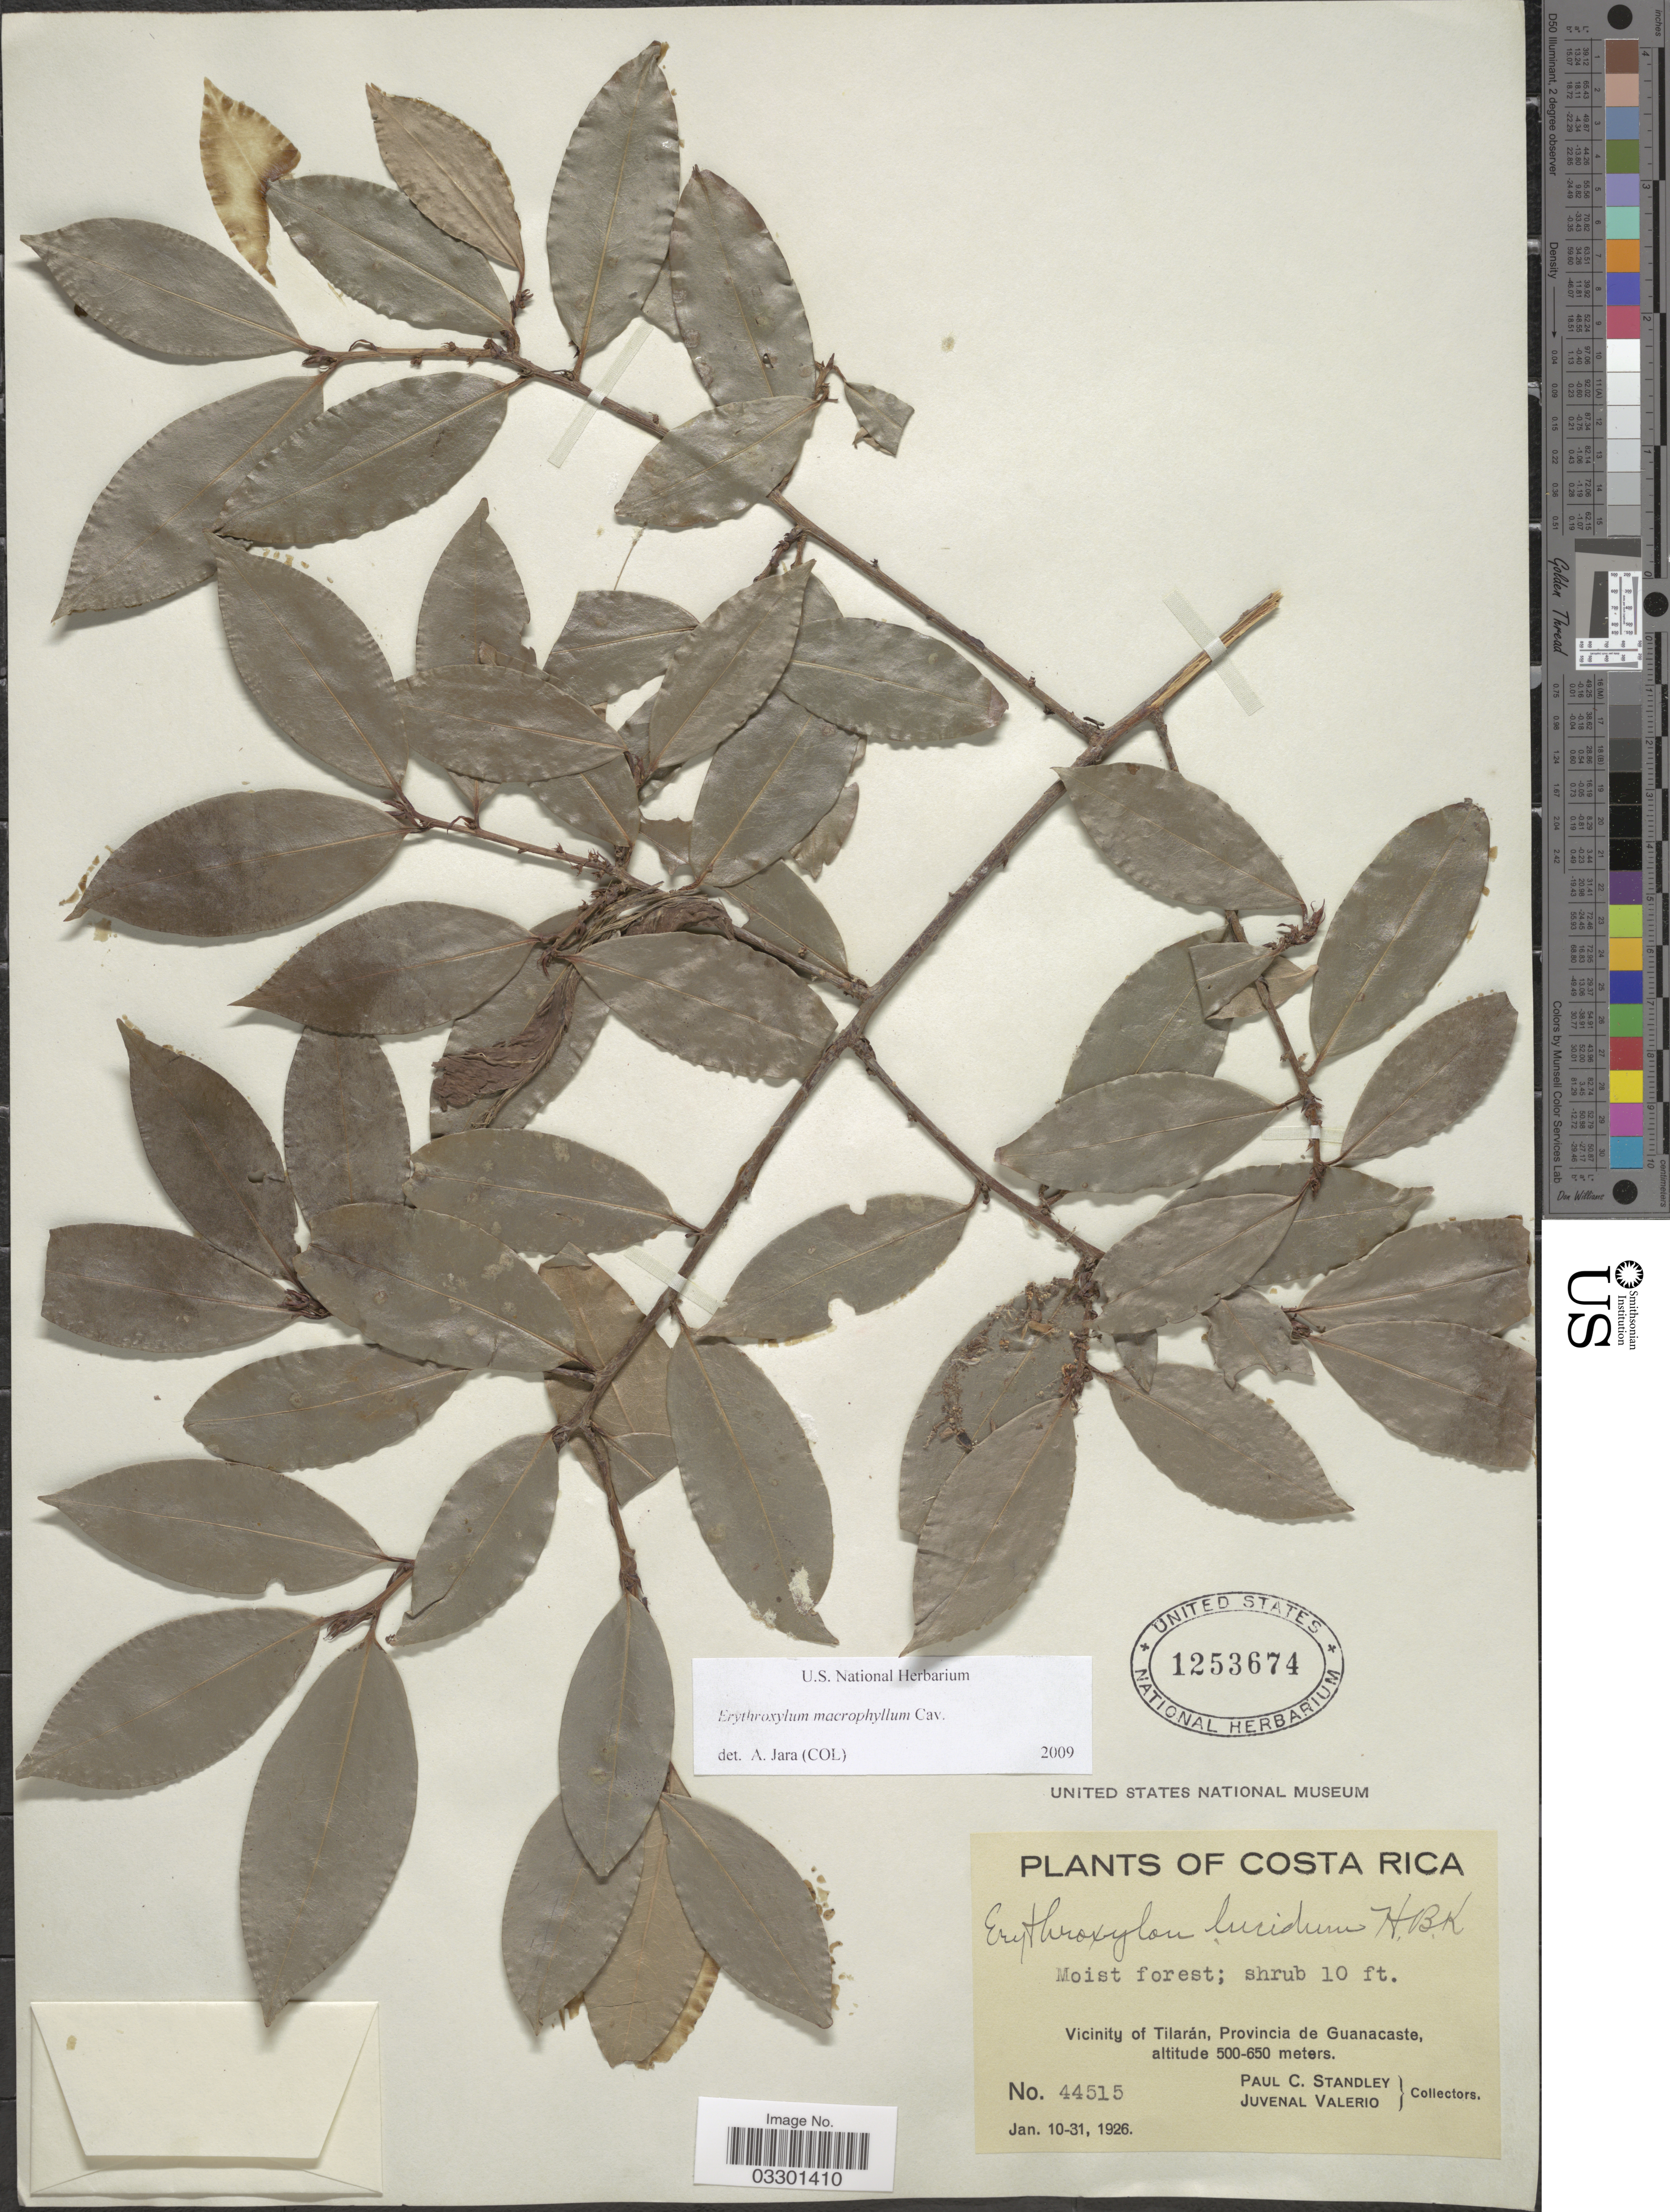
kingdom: Plantae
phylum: Tracheophyta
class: Magnoliopsida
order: Malpighiales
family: Erythroxylaceae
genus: Erythroxylum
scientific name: Erythroxylum macrophyllum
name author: Cav.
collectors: P. C. Standley & J. Valerio R.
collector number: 44515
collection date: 1926-01-10/1926-01-31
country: Costa Rica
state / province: Guanacaste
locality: Vicinity of Tilarán.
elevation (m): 500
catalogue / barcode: US 1253674